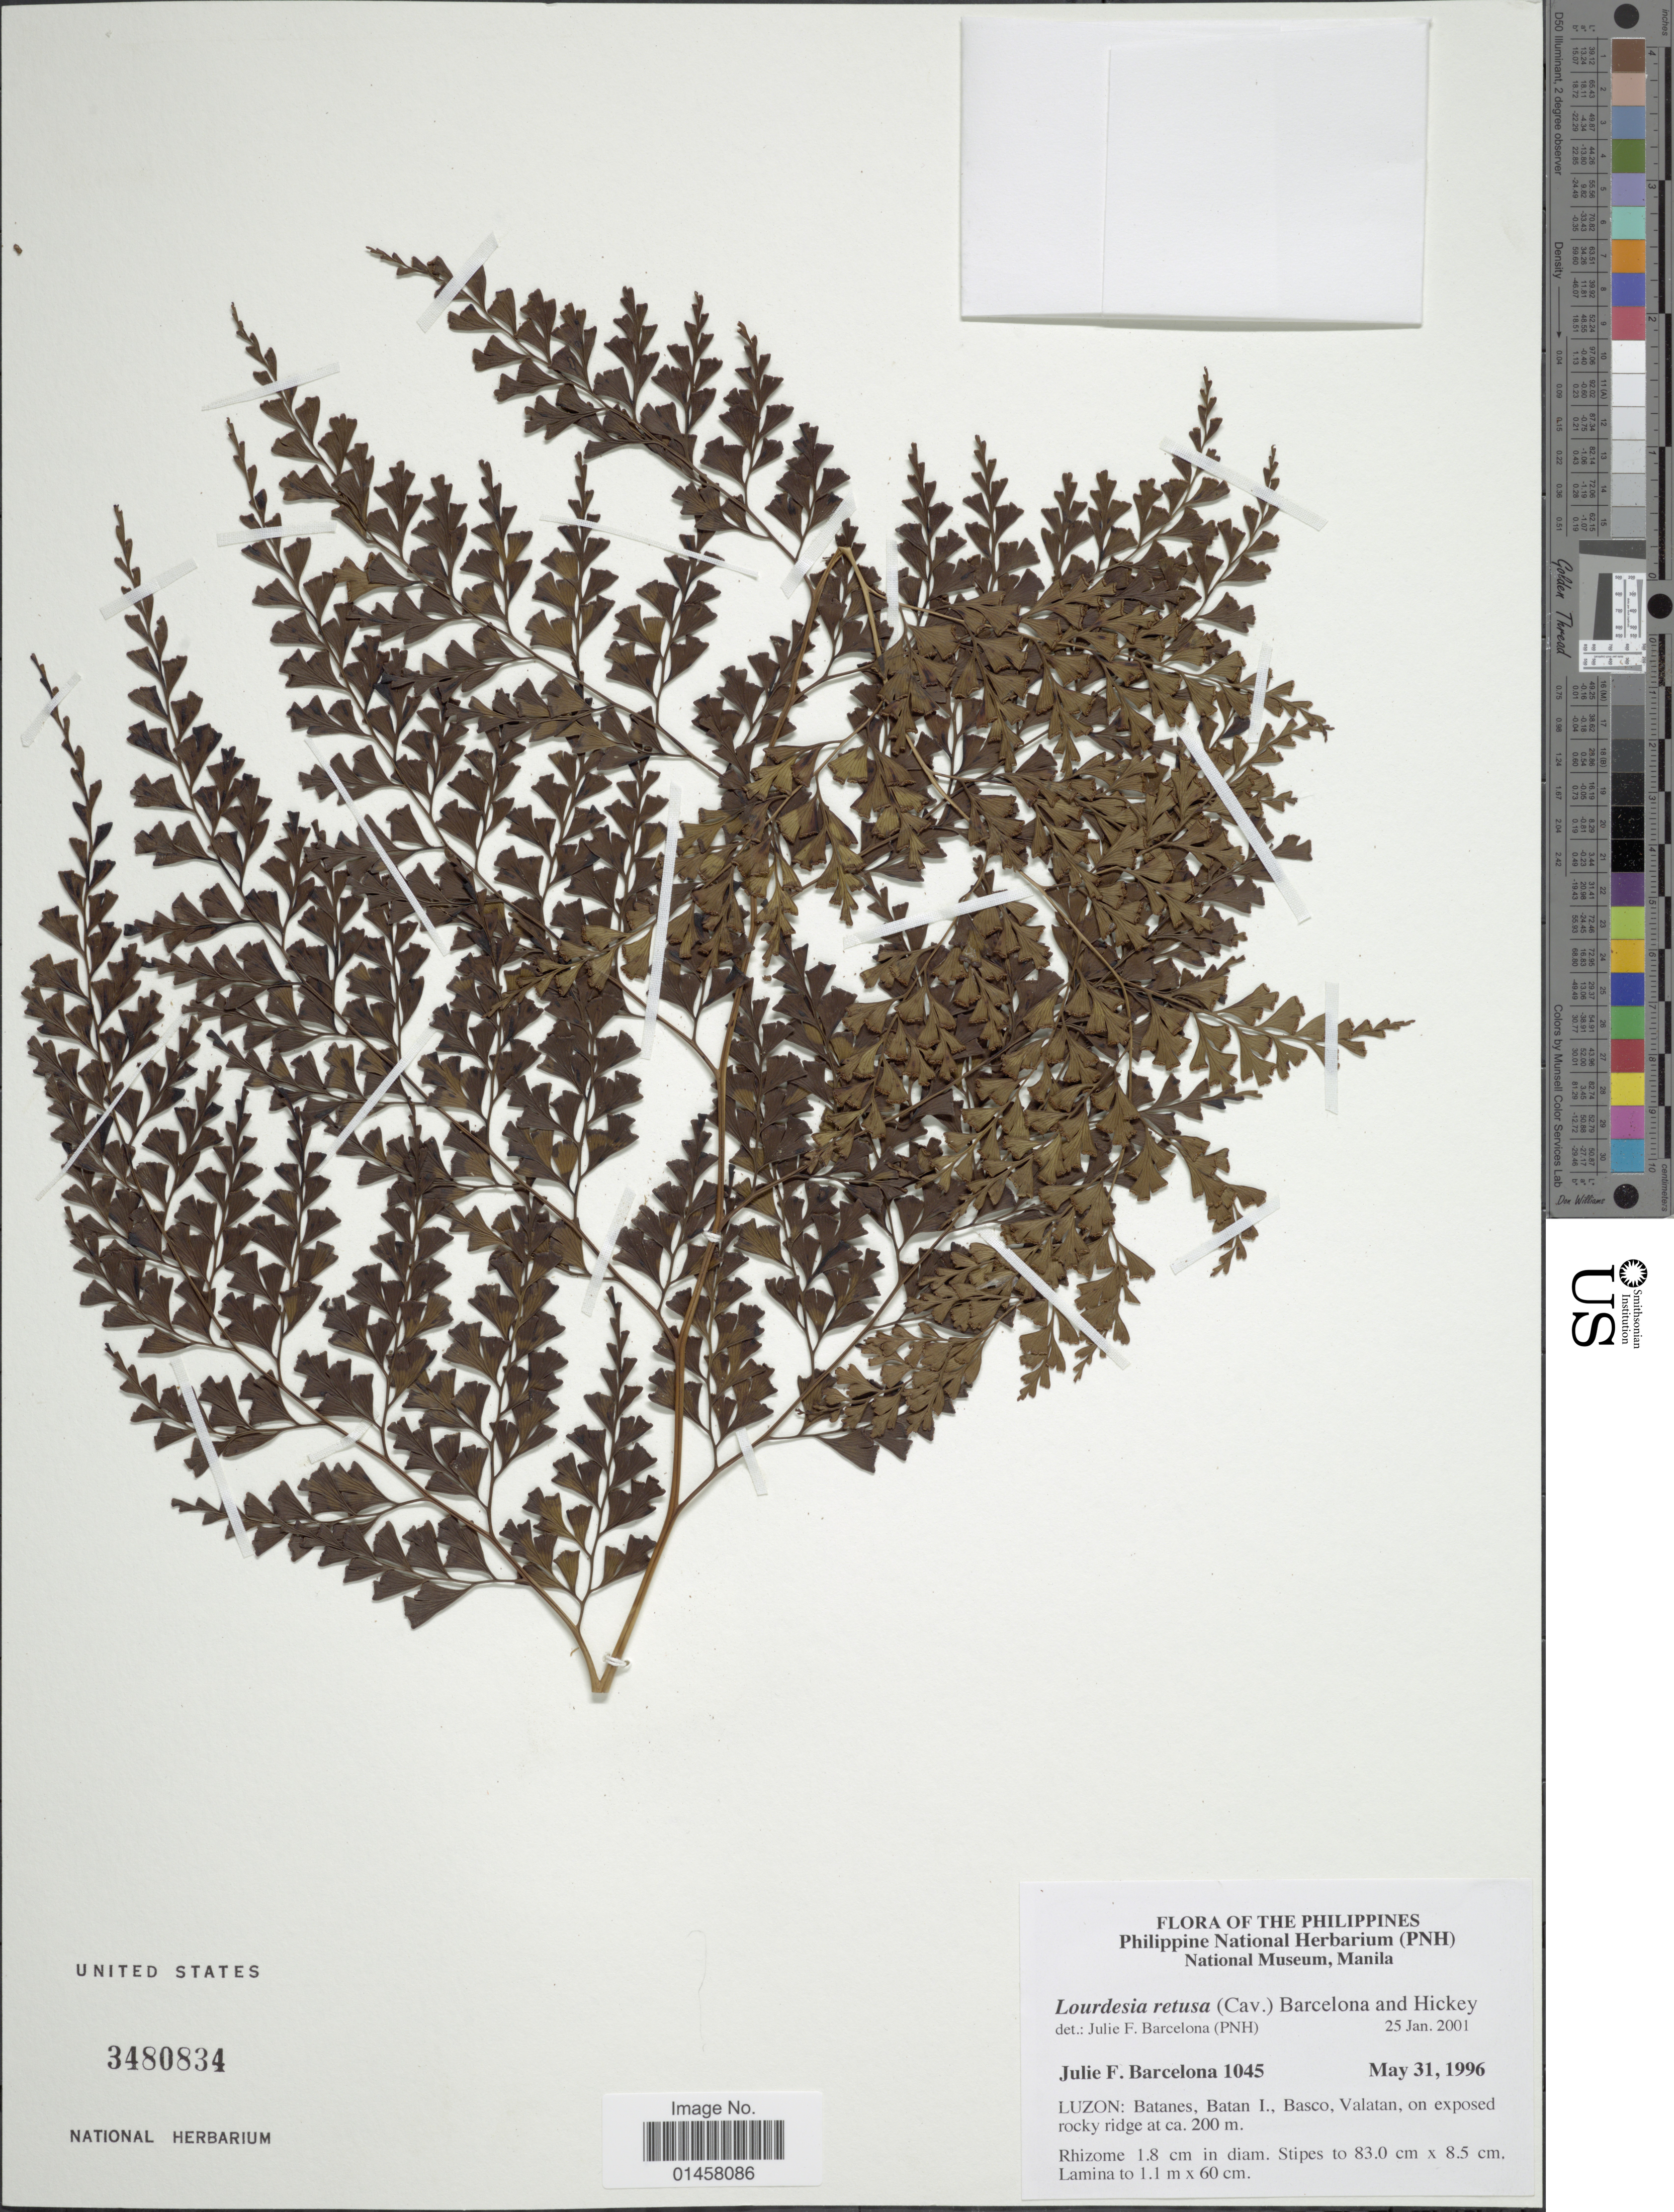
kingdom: Plantae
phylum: Tracheophyta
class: Polypodiopsida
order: Polypodiales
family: Lindsaeaceae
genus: Sphenomeris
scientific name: Sphenomeris retusa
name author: (Cav.) Maxim.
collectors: J. F. Barcelona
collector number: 1045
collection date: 1996-05-31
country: Philippines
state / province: Cagayan Valley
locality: Luzon: Batanes, Batan I., Basco, Valatan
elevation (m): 200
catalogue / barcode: US 3480834